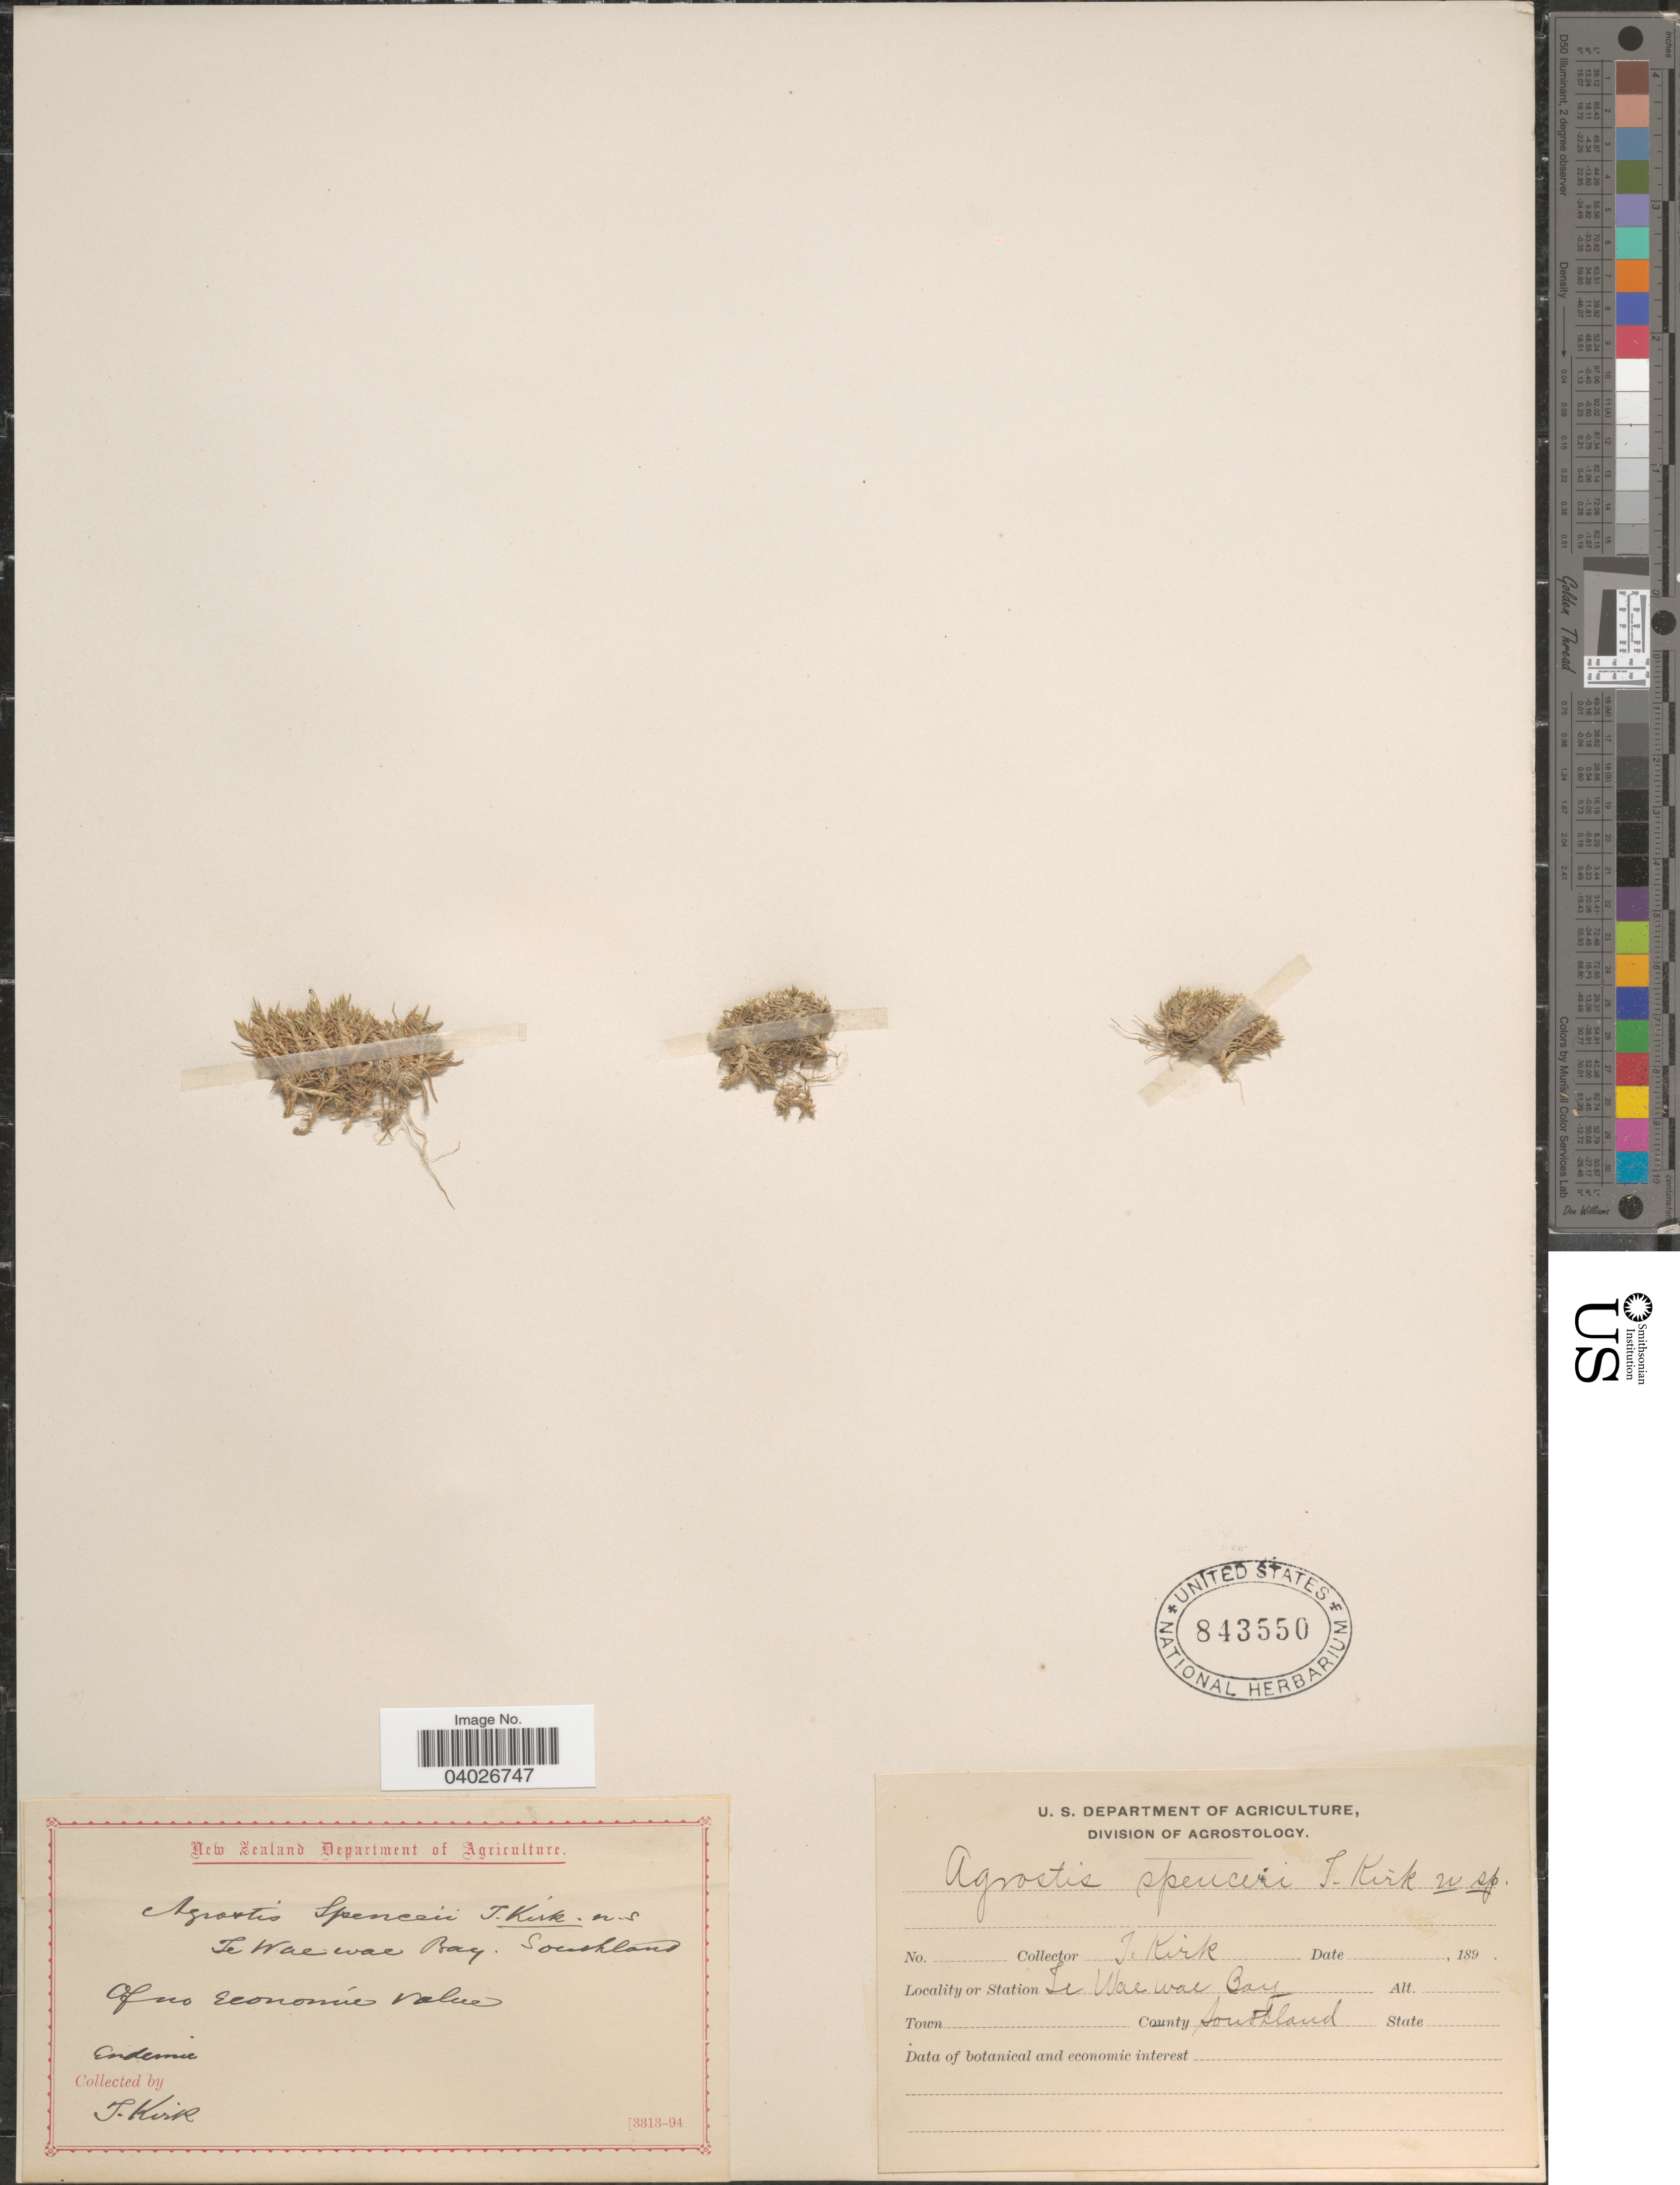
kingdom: Plantae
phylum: Tracheophyta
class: Liliopsida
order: Poales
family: Poaceae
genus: Agrostis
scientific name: Agrostis muscosa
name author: Kirk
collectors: T. Kirk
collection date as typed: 189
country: New Zealand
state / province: Southland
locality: Te Waewae Bay.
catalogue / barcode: US 843550